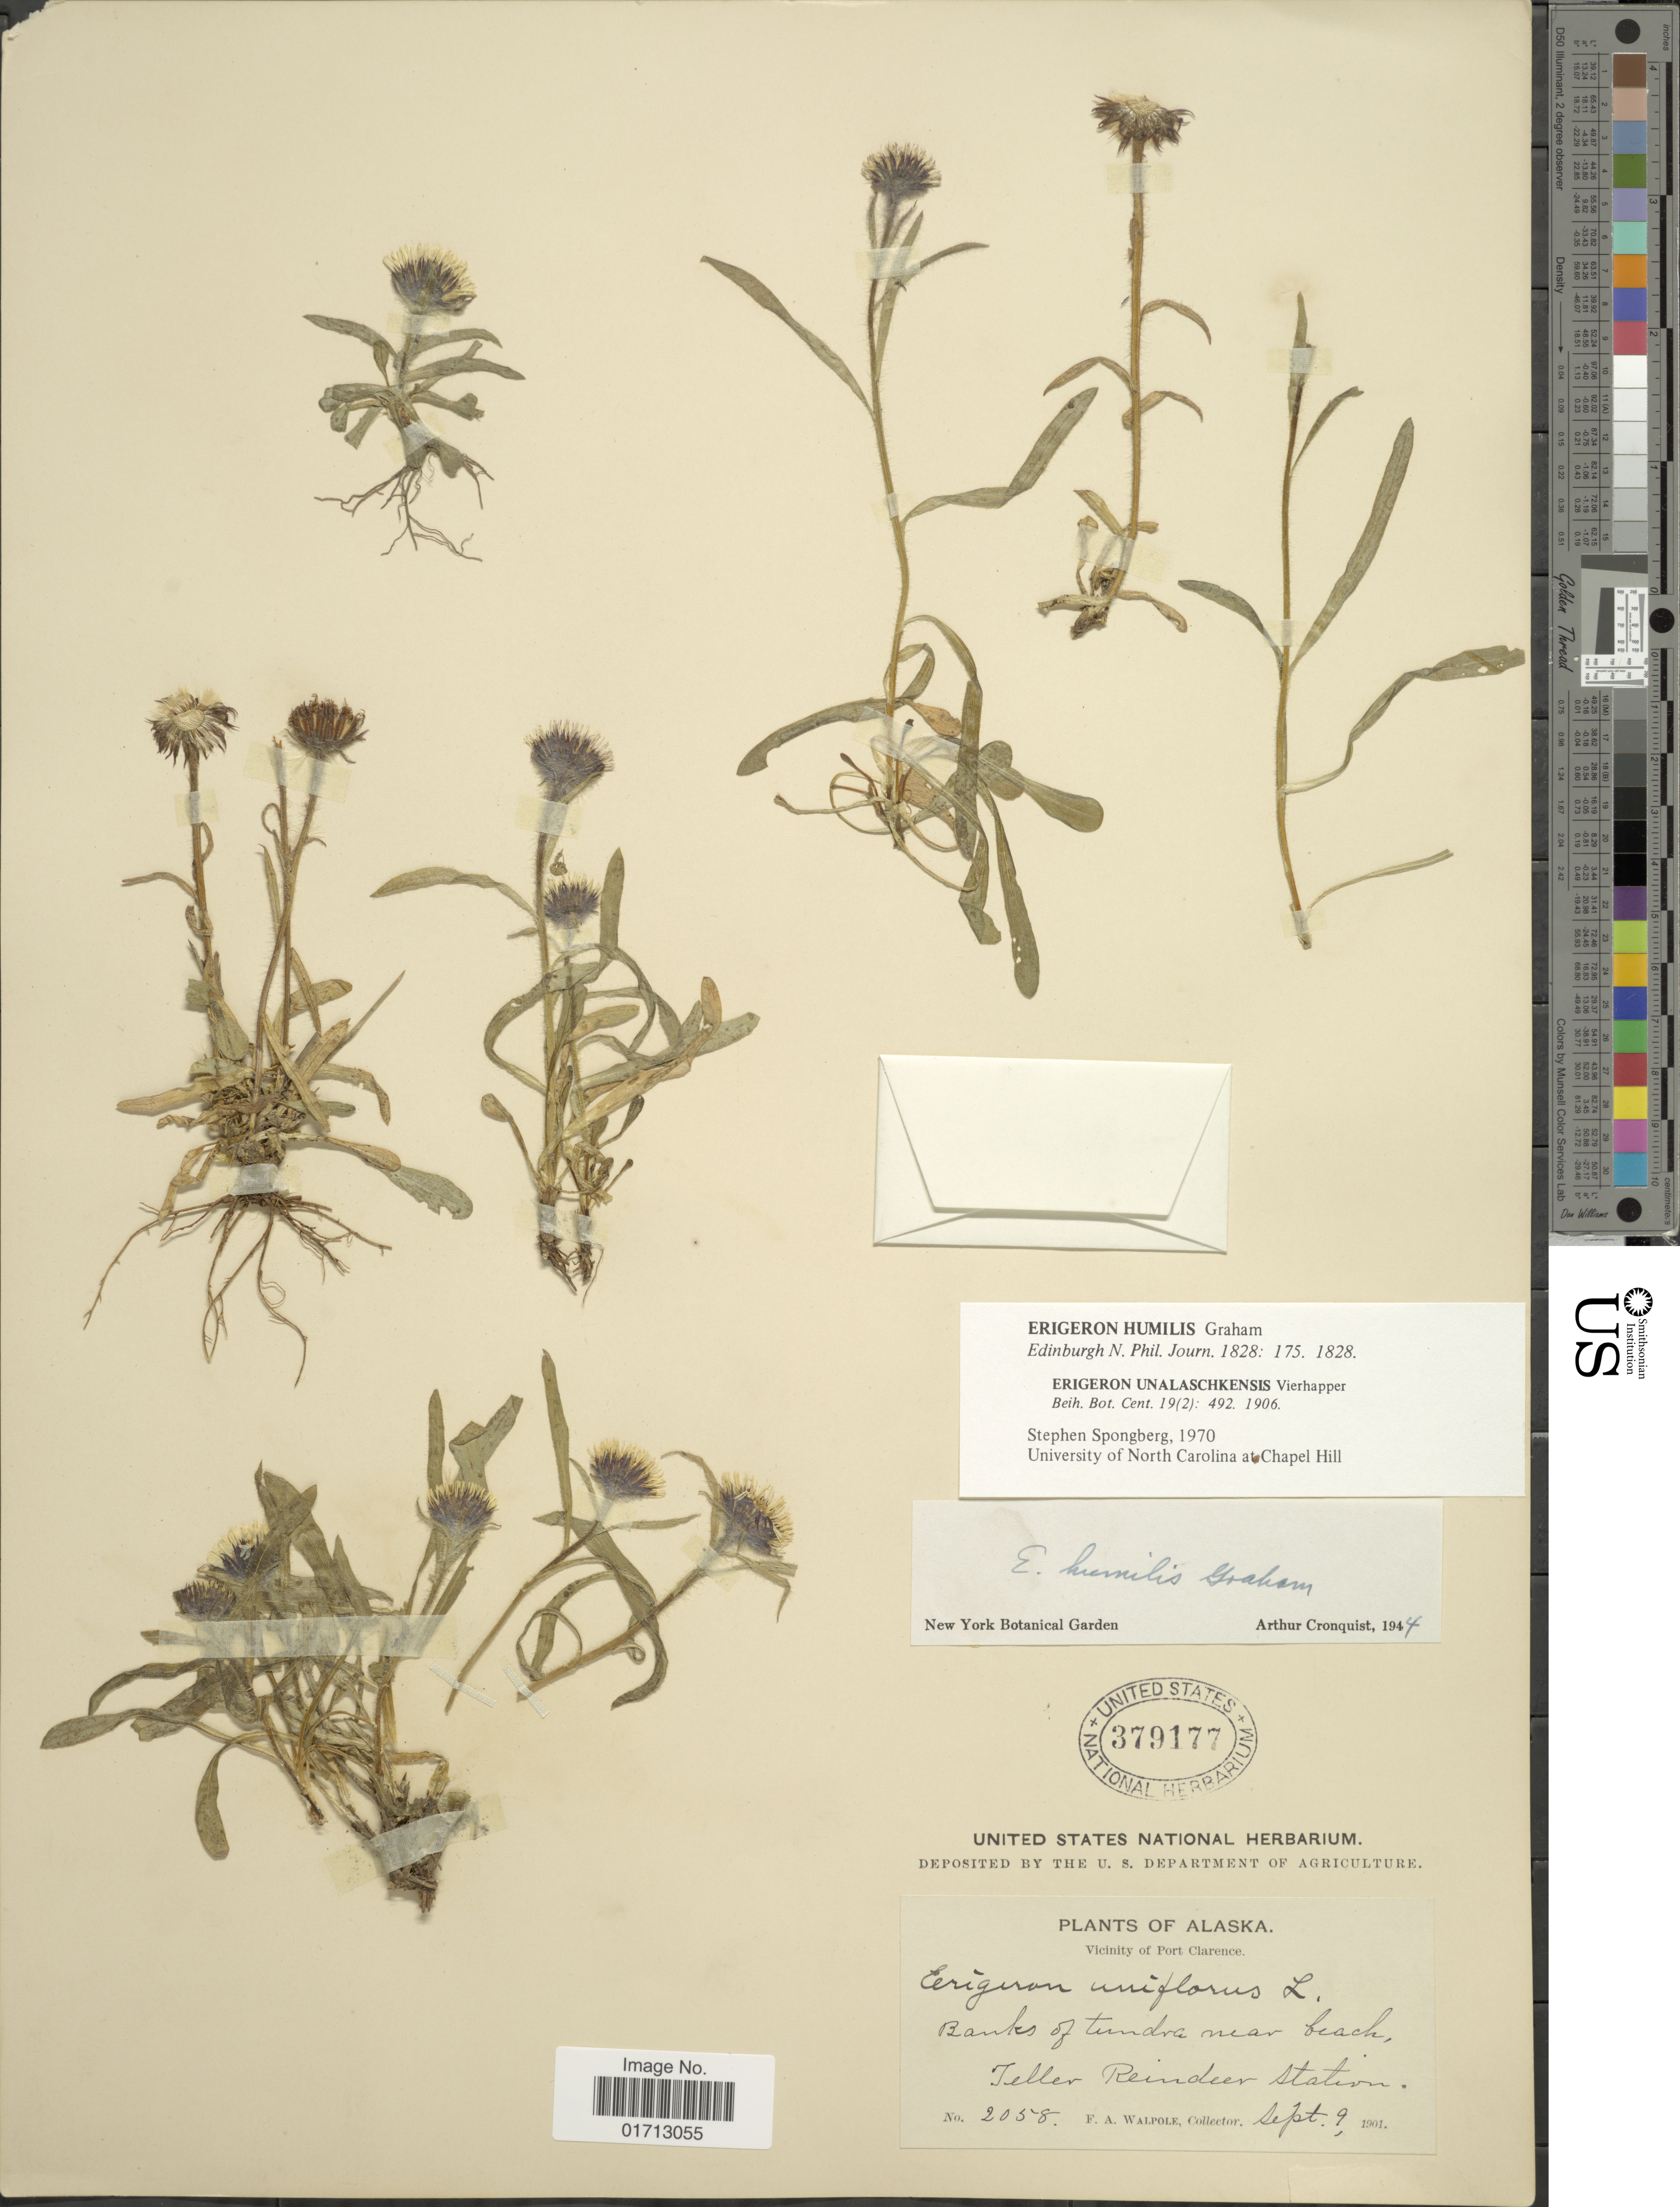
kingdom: Plantae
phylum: Tracheophyta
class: Magnoliopsida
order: Asterales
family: Asteraceae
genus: Erigeron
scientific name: Erigeron humilis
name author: Graham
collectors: F. Walpole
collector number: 2085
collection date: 1901-09-09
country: United States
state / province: Alaska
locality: Vicinity of Port Clarence, Teller Reindeer Station.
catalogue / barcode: US 379177